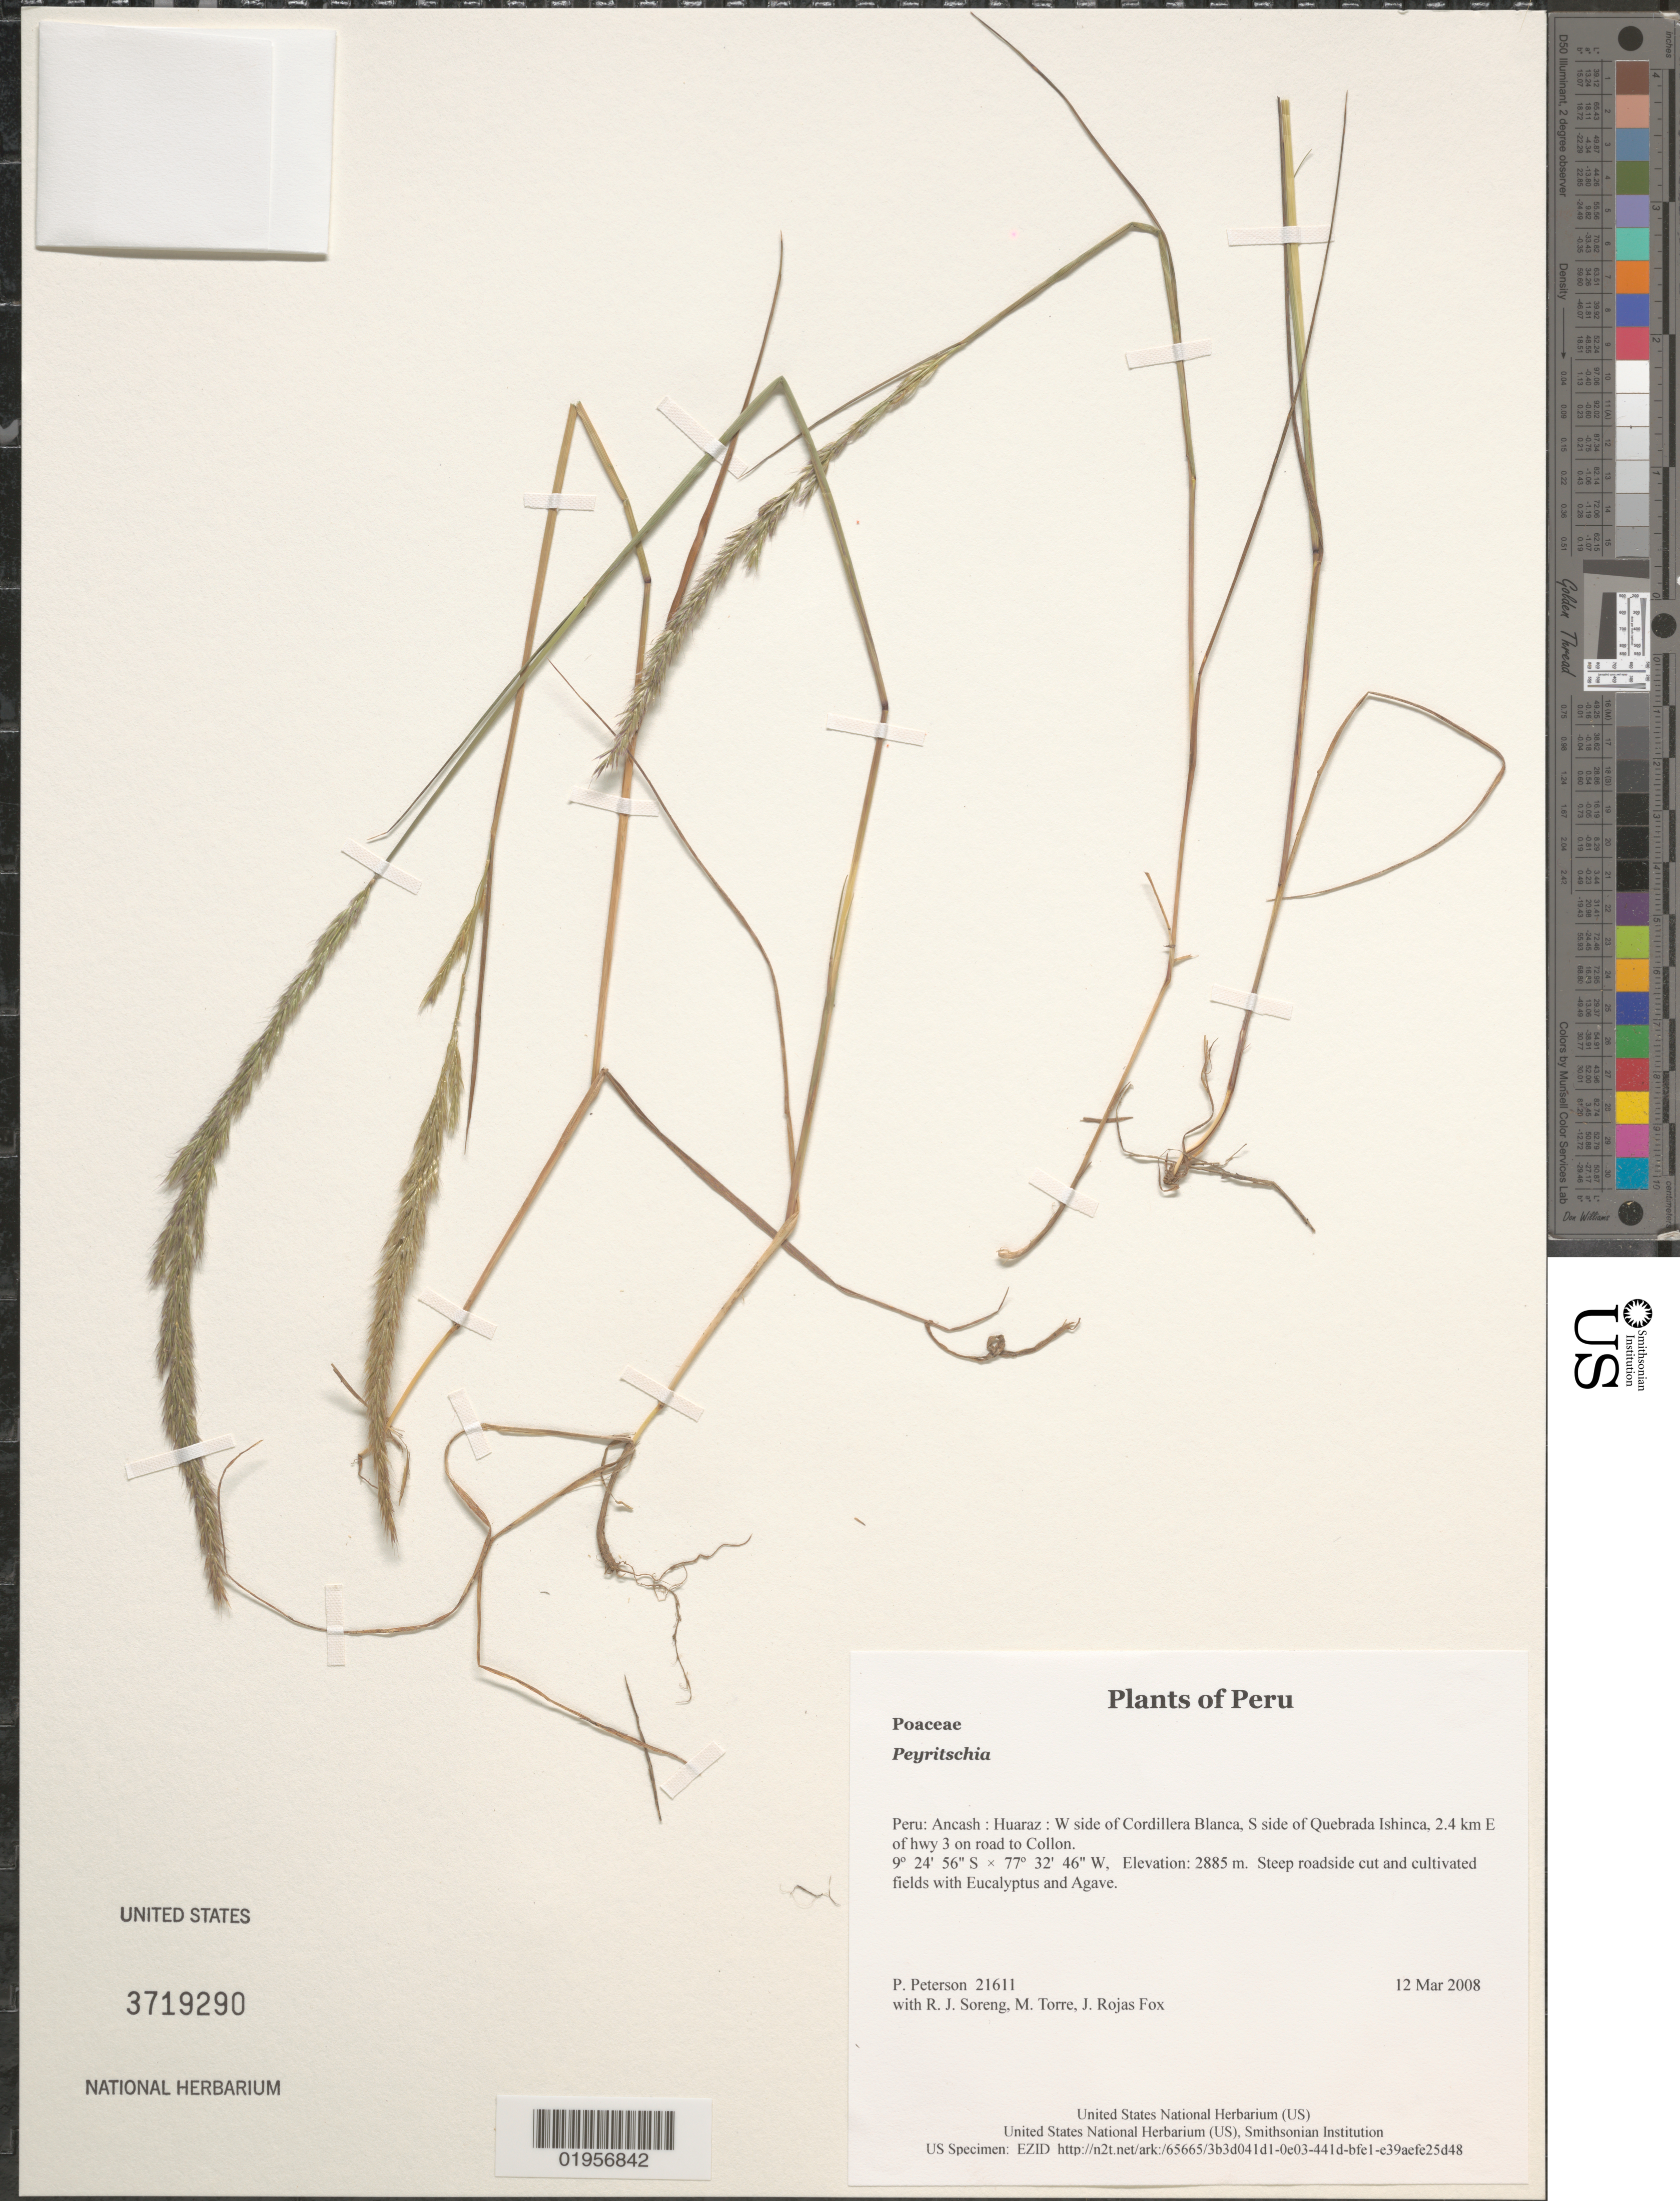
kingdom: Plantae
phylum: Tracheophyta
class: Liliopsida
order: Poales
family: Poaceae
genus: Peyritschia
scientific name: Peyritschia sp.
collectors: P. M. Peterson, R. J. Soreng, M. Torre & J. Rojas Fox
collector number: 21611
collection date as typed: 12 Mar 2008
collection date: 2008-03-12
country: Peru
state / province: Ancash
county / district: Huaraz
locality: W side of Cordillera Blanca, S side of Quebrada Ishinca, 2.4 km E of hwy 3 on road to Collon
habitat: Steep roadside cut and cultivated fields with Eucalyptus and Agave.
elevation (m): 2885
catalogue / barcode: US 3719290